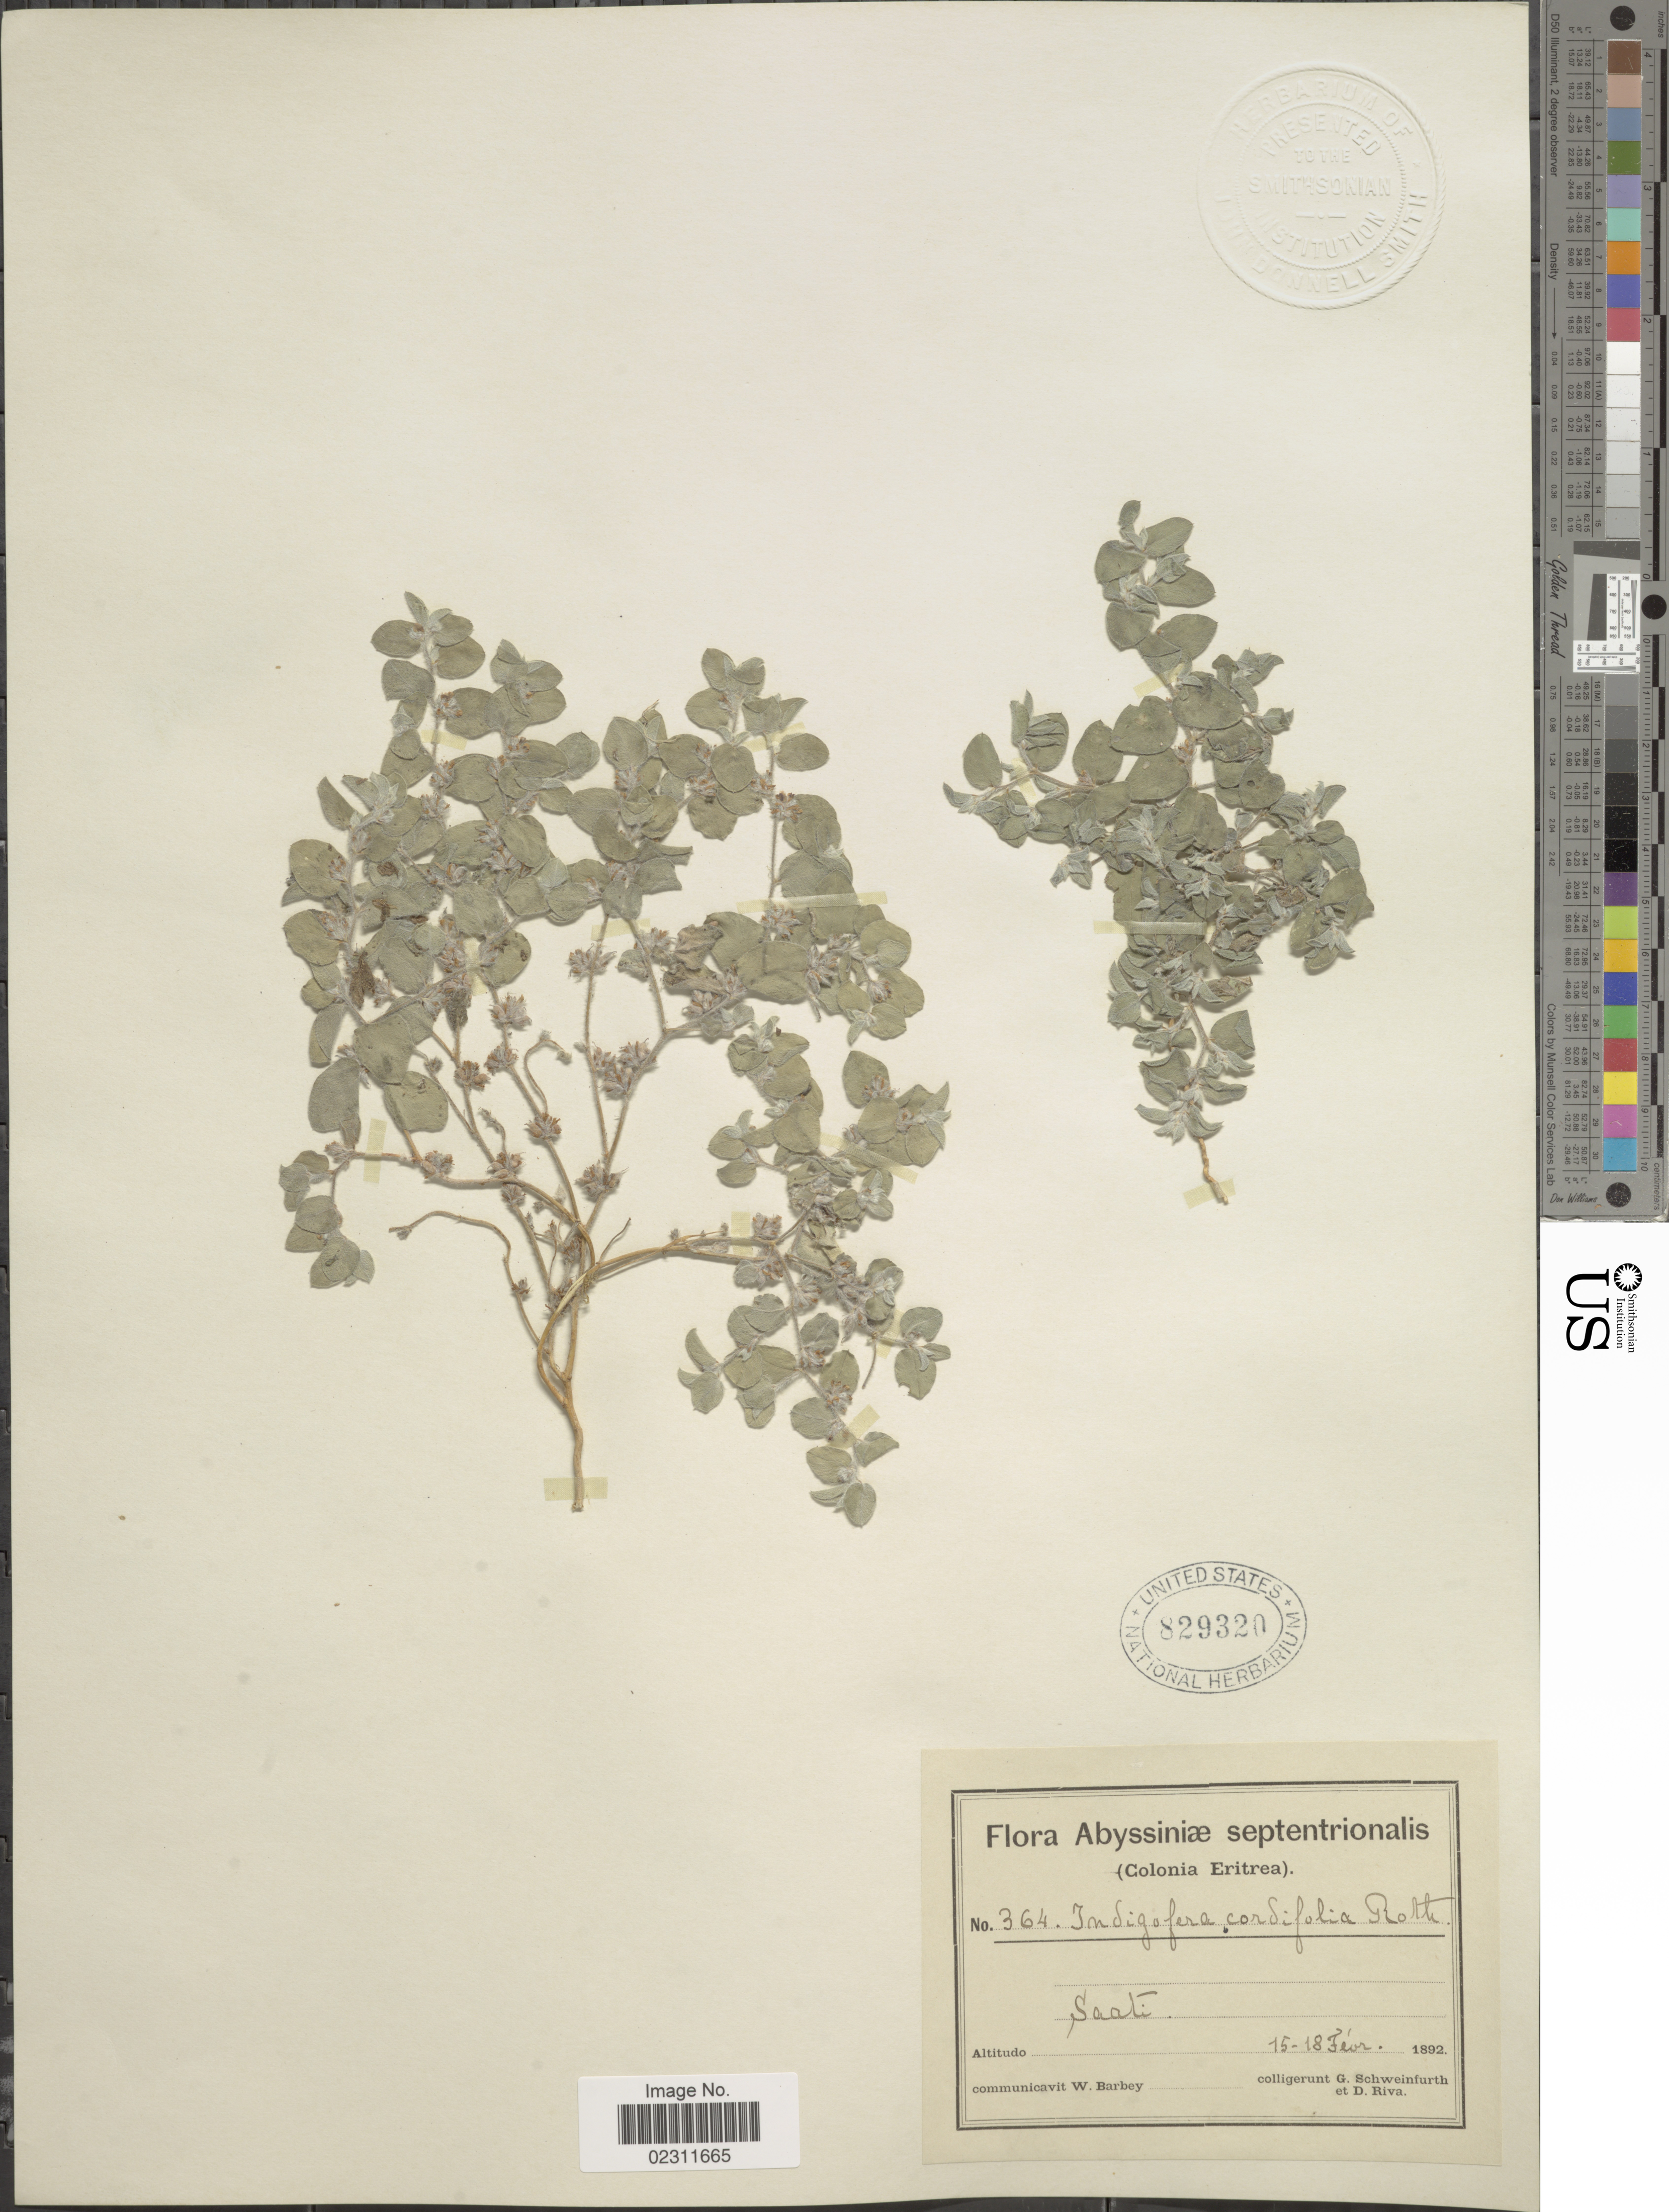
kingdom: Plantae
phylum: Tracheophyta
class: Magnoliopsida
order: Fabales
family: Fabaceae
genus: Indigofera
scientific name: Indigofera cordifolia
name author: Roth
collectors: G. A. Schweinfurth (herbarium) & D. Riva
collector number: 364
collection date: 1892-02-15/1892-02-18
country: Eritrea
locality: Abyssiniae septentrionalis, Saati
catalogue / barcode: US 829320